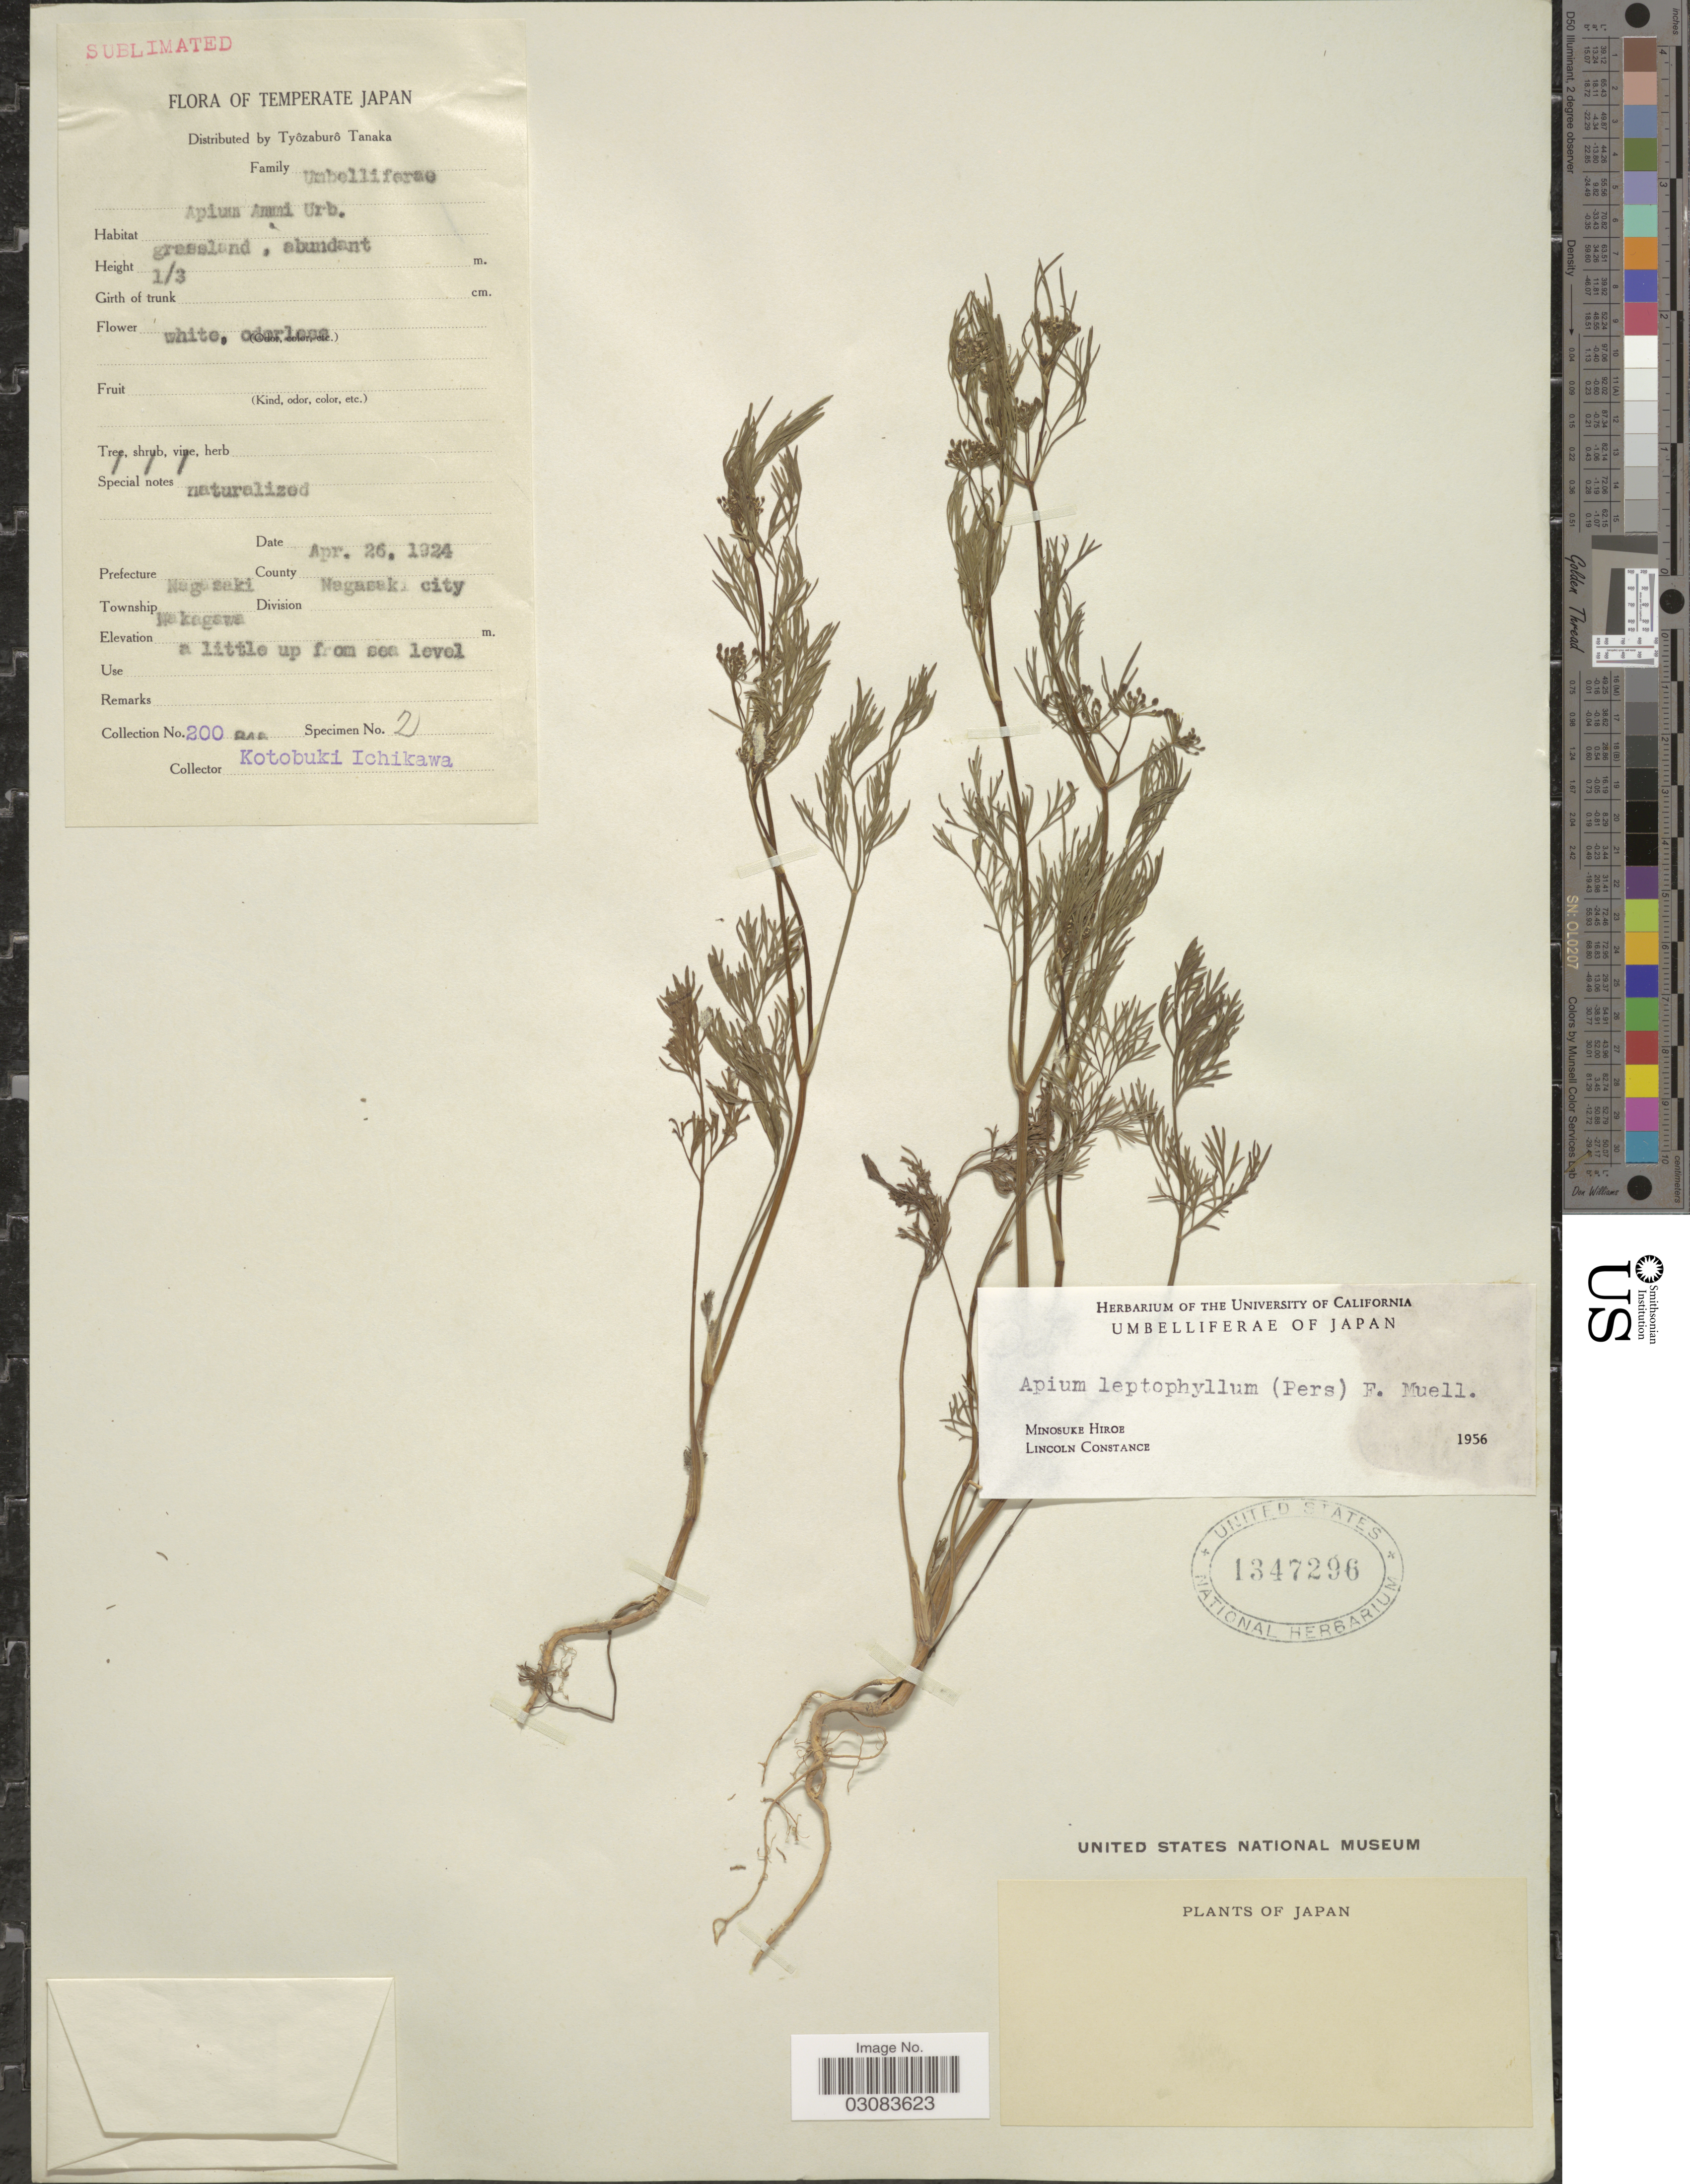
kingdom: Plantae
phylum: Tracheophyta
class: Magnoliopsida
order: Apiales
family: Apiaceae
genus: Cyclospermum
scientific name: Cyclospermum leptophyllum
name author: (Pers.) Sprague ex Britton & P. Wilson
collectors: K. Ichikawa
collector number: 200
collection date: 1924-04-26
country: Japan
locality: Temperate Japan. Prefecture Nagasaki. County Nagasaki city. Township Nakagawa.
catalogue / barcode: US 1347296